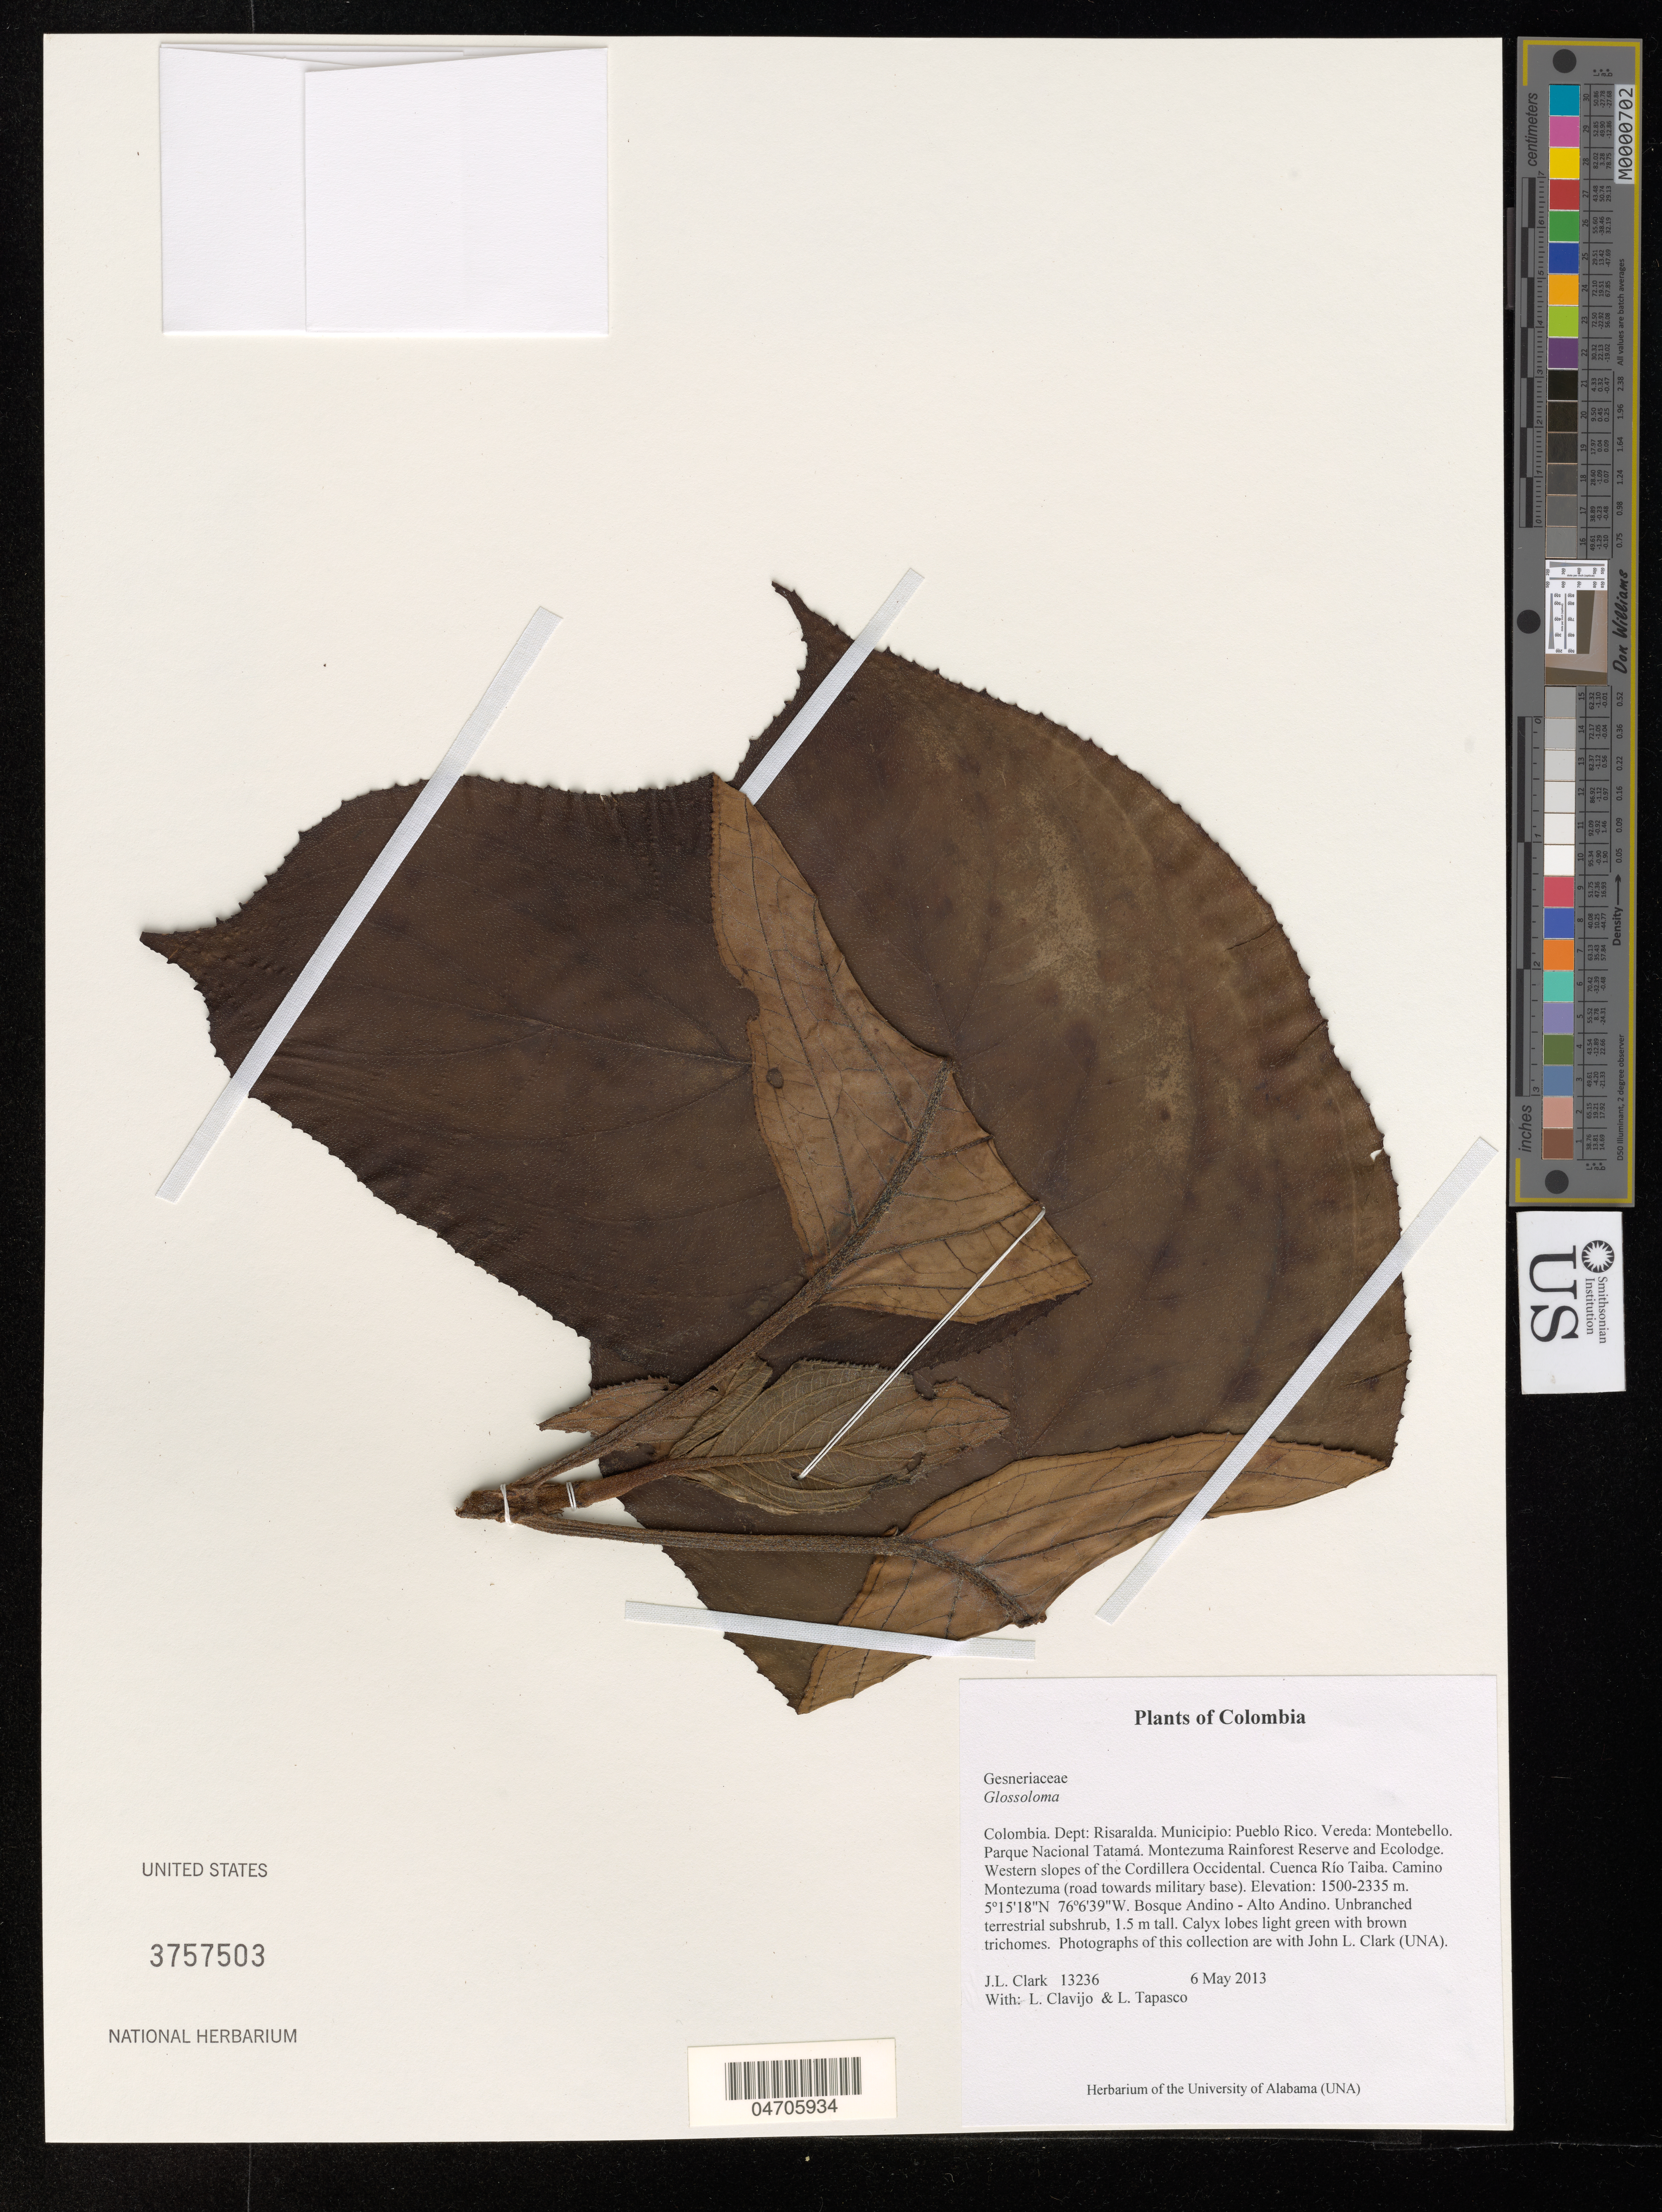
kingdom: Plantae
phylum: Tracheophyta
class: Magnoliopsida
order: Lamiales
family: Gesneriaceae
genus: Glossoloma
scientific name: Glossoloma sp.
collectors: J. L. Clark, L. Clavijo & L. Tapasco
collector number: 13236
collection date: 2013-05-06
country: Colombia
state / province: Risaralda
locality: Dept: Risaralda. Municipio: Pueblo Rico. Vereda: Montebello. Parque Nacional Tatamá. Montezuma Rainforest Reserve and Ecolodge. Western slopes of the Cordillera Occidental. Cuenca Río Taiba. Camino Montezuma (road towards military base). Bosque Andino - Alto Andino.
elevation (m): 1500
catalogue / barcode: US 3757503